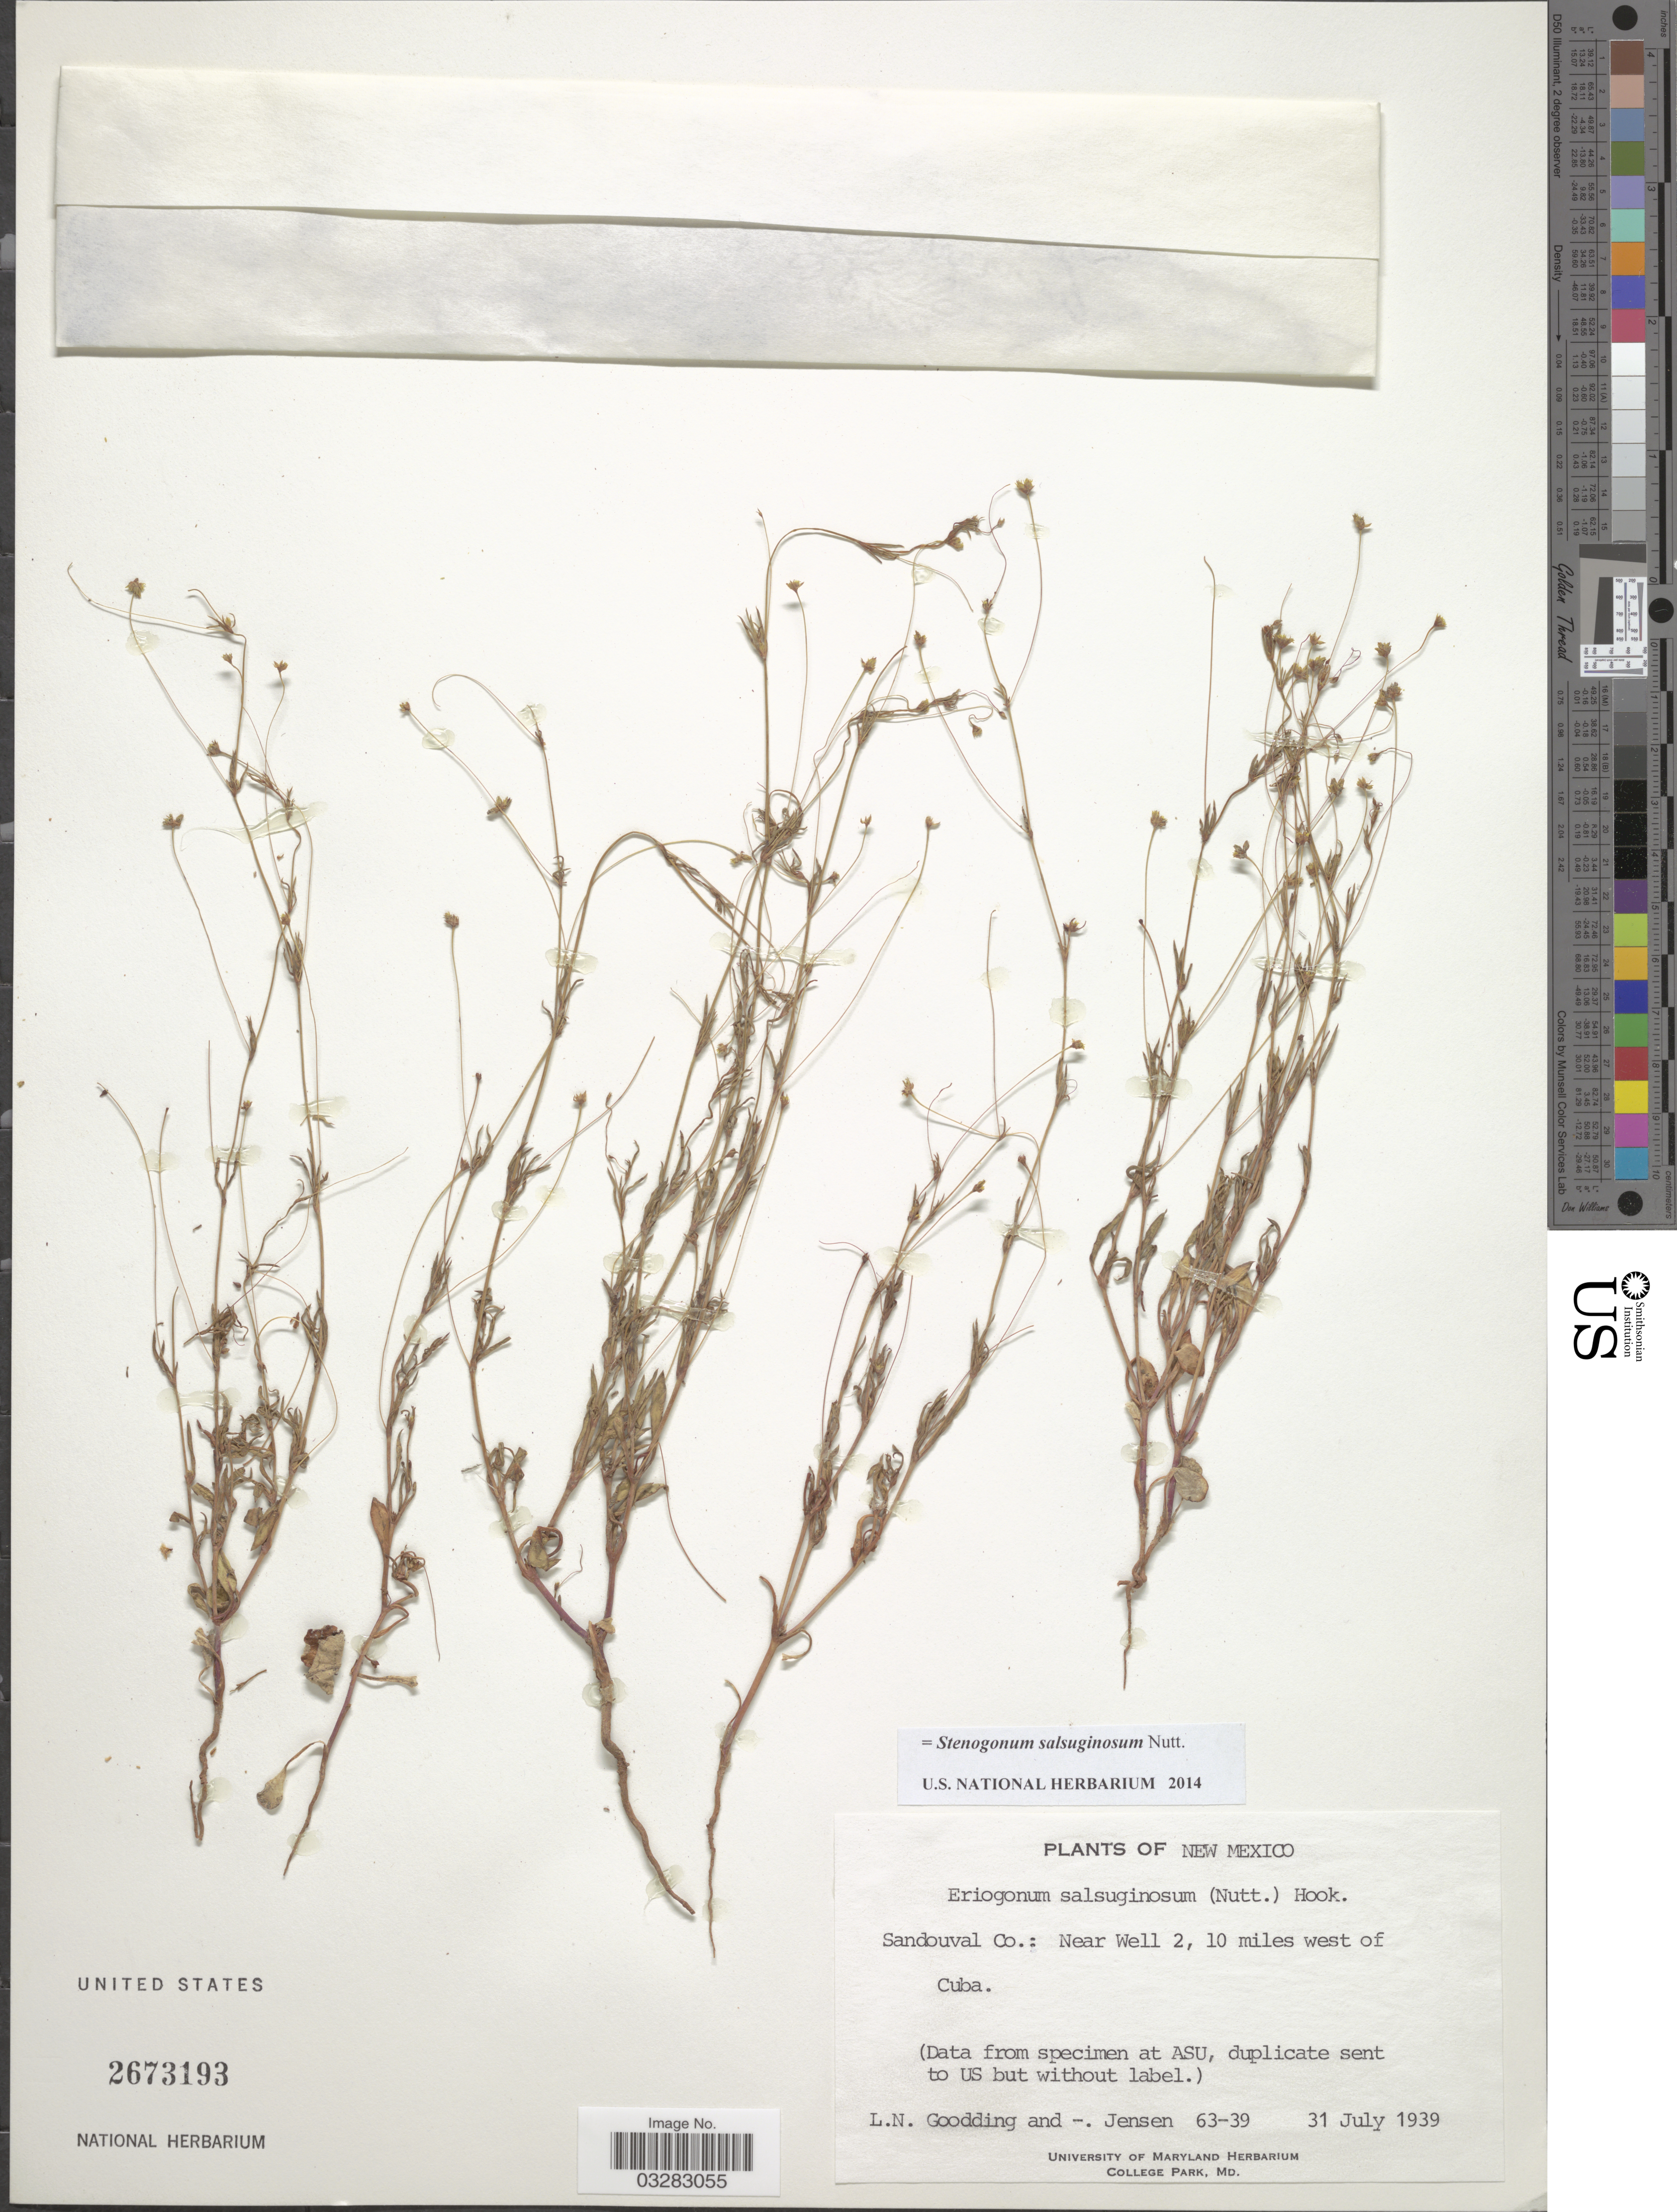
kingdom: Plantae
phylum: Tracheophyta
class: Magnoliopsida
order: Caryophyllales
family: Polygonaceae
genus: Stenogonum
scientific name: Stenogonum salsuginosum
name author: Nutt.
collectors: L. Godding & Jensen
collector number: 63-39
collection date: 1939-07-31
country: United States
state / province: New Mexico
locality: Sandouval Co.: Near Well 2, 10 miles west of Cuba.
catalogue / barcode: US 2673193